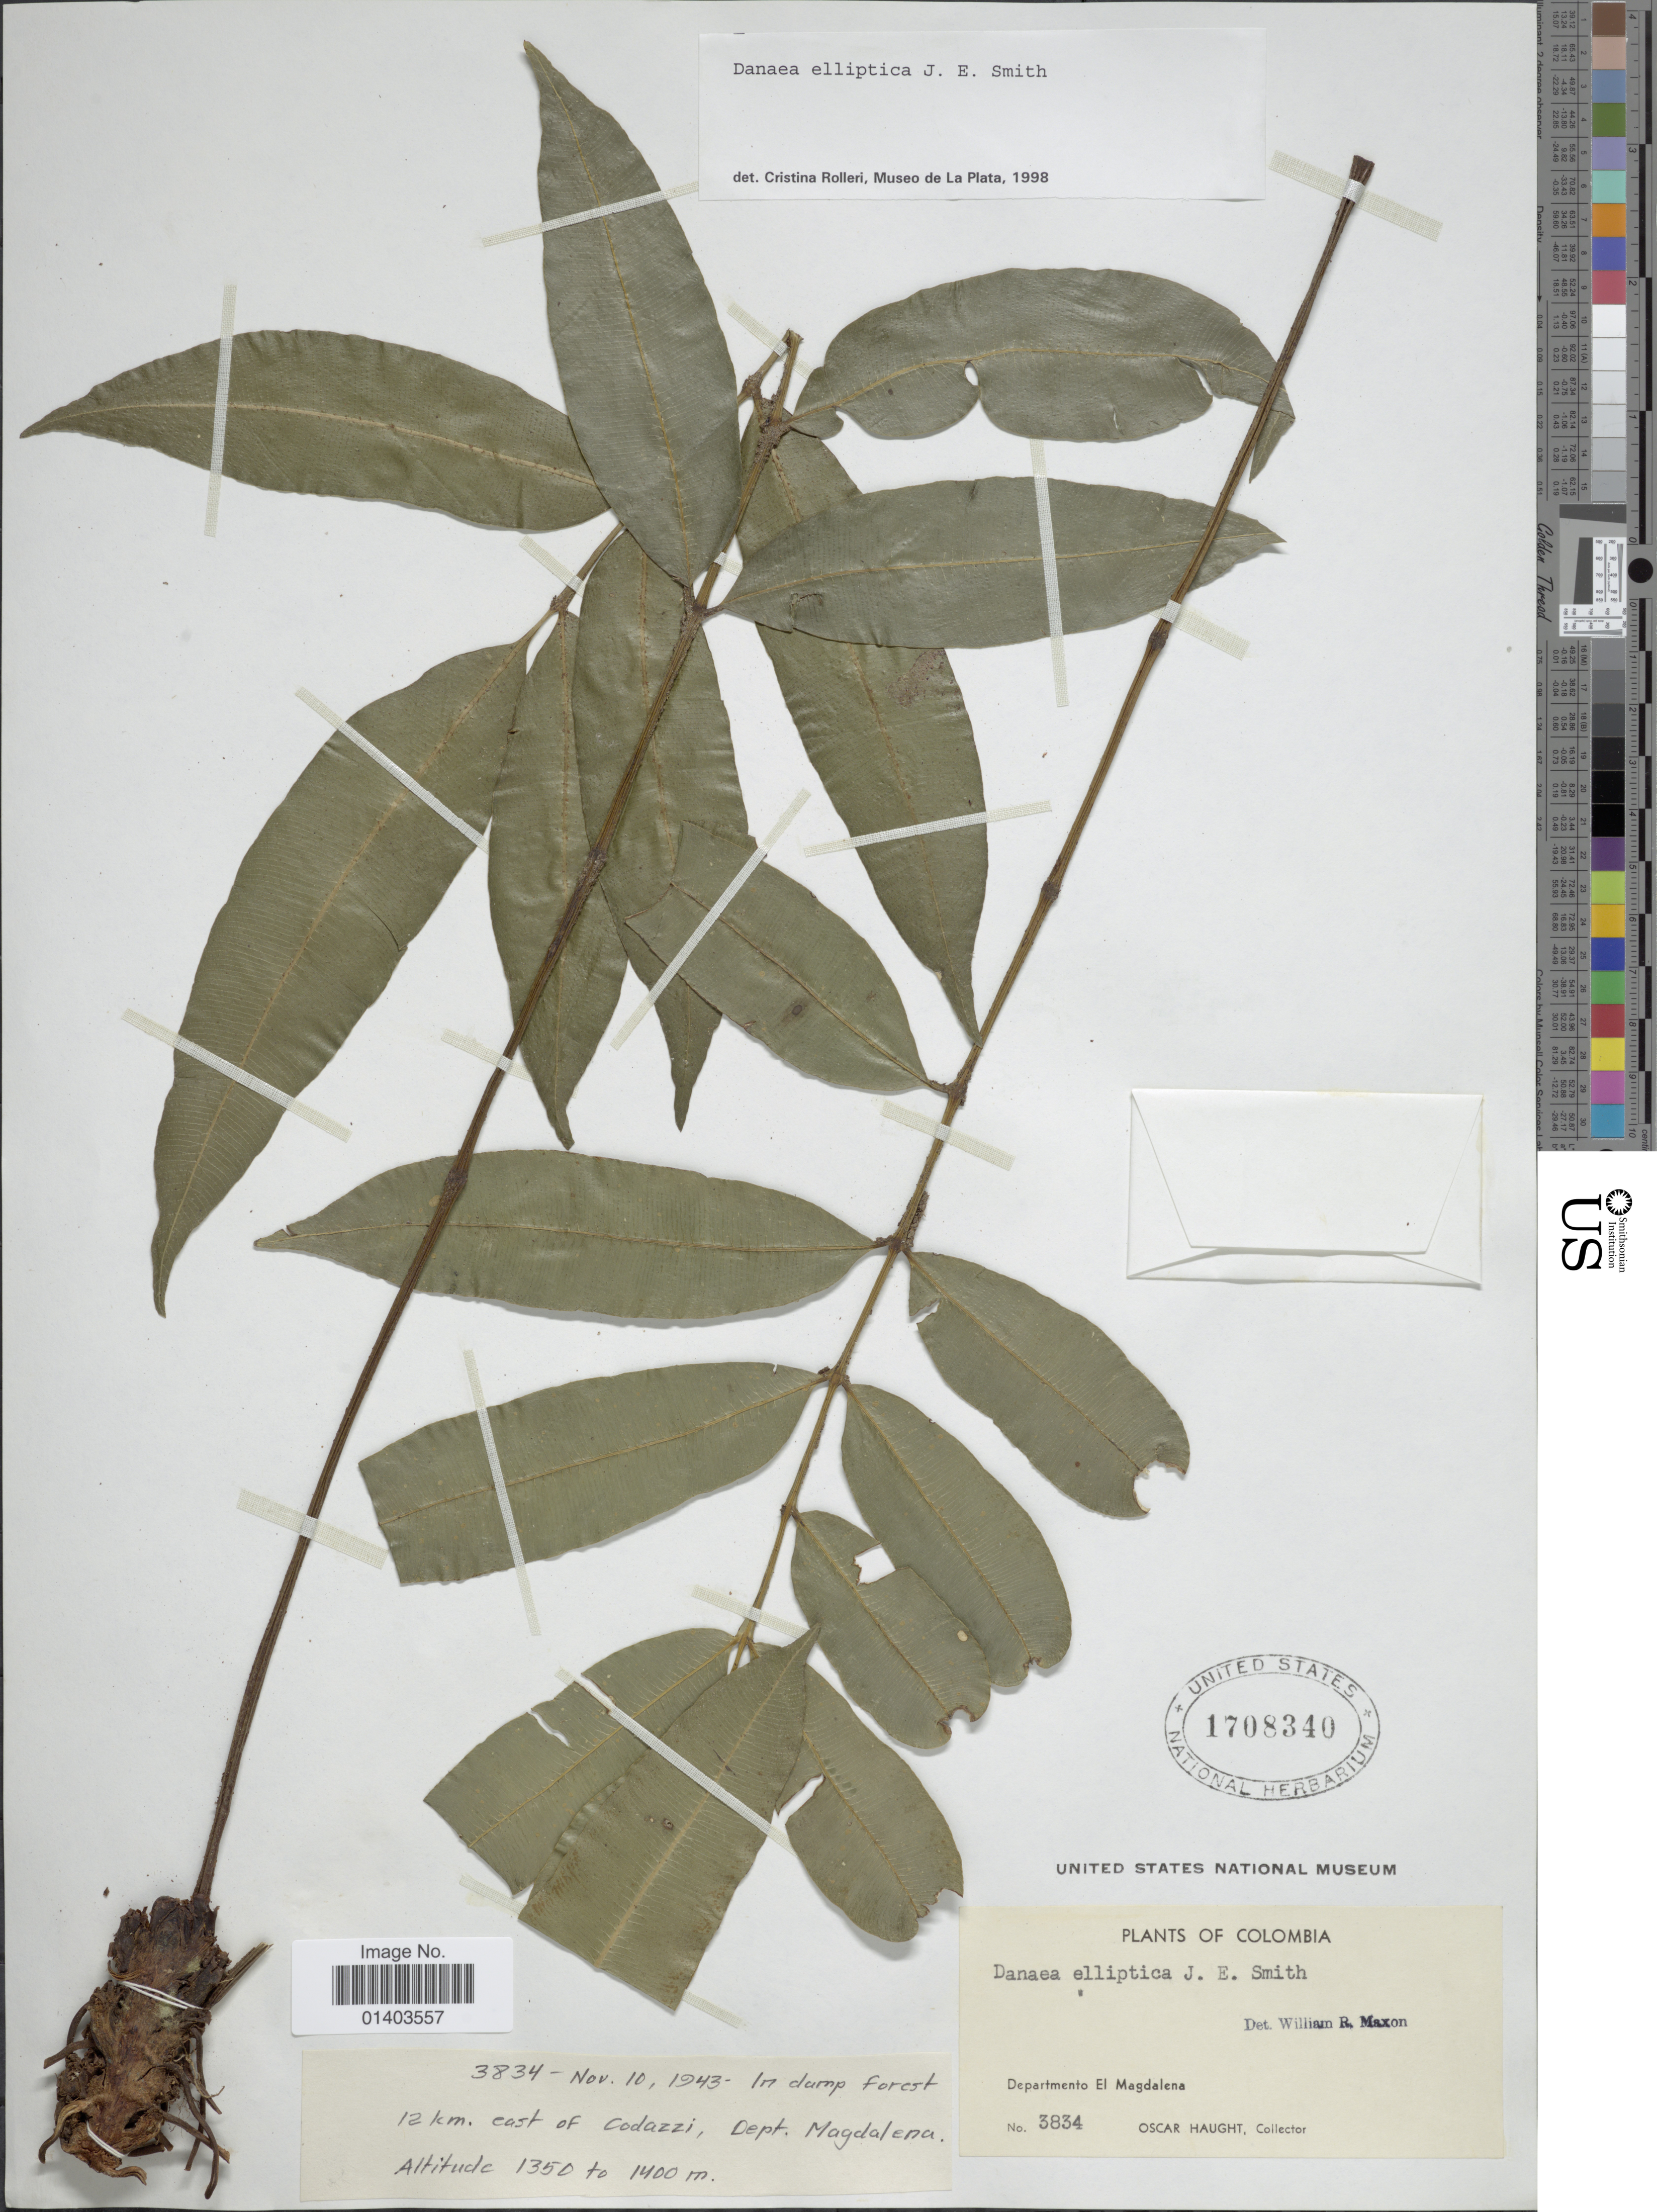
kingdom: Plantae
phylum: Tracheophyta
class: Polypodiopsida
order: Marattiales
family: Marattiaceae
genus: Danaea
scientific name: Danaea elliptica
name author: Sm.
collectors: O. L. Haught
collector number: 3834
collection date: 1943-11-10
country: Colombia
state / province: Magdalena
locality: Departamento EL magdalena, 12 km east of Codazzi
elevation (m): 1350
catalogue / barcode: US 1708340